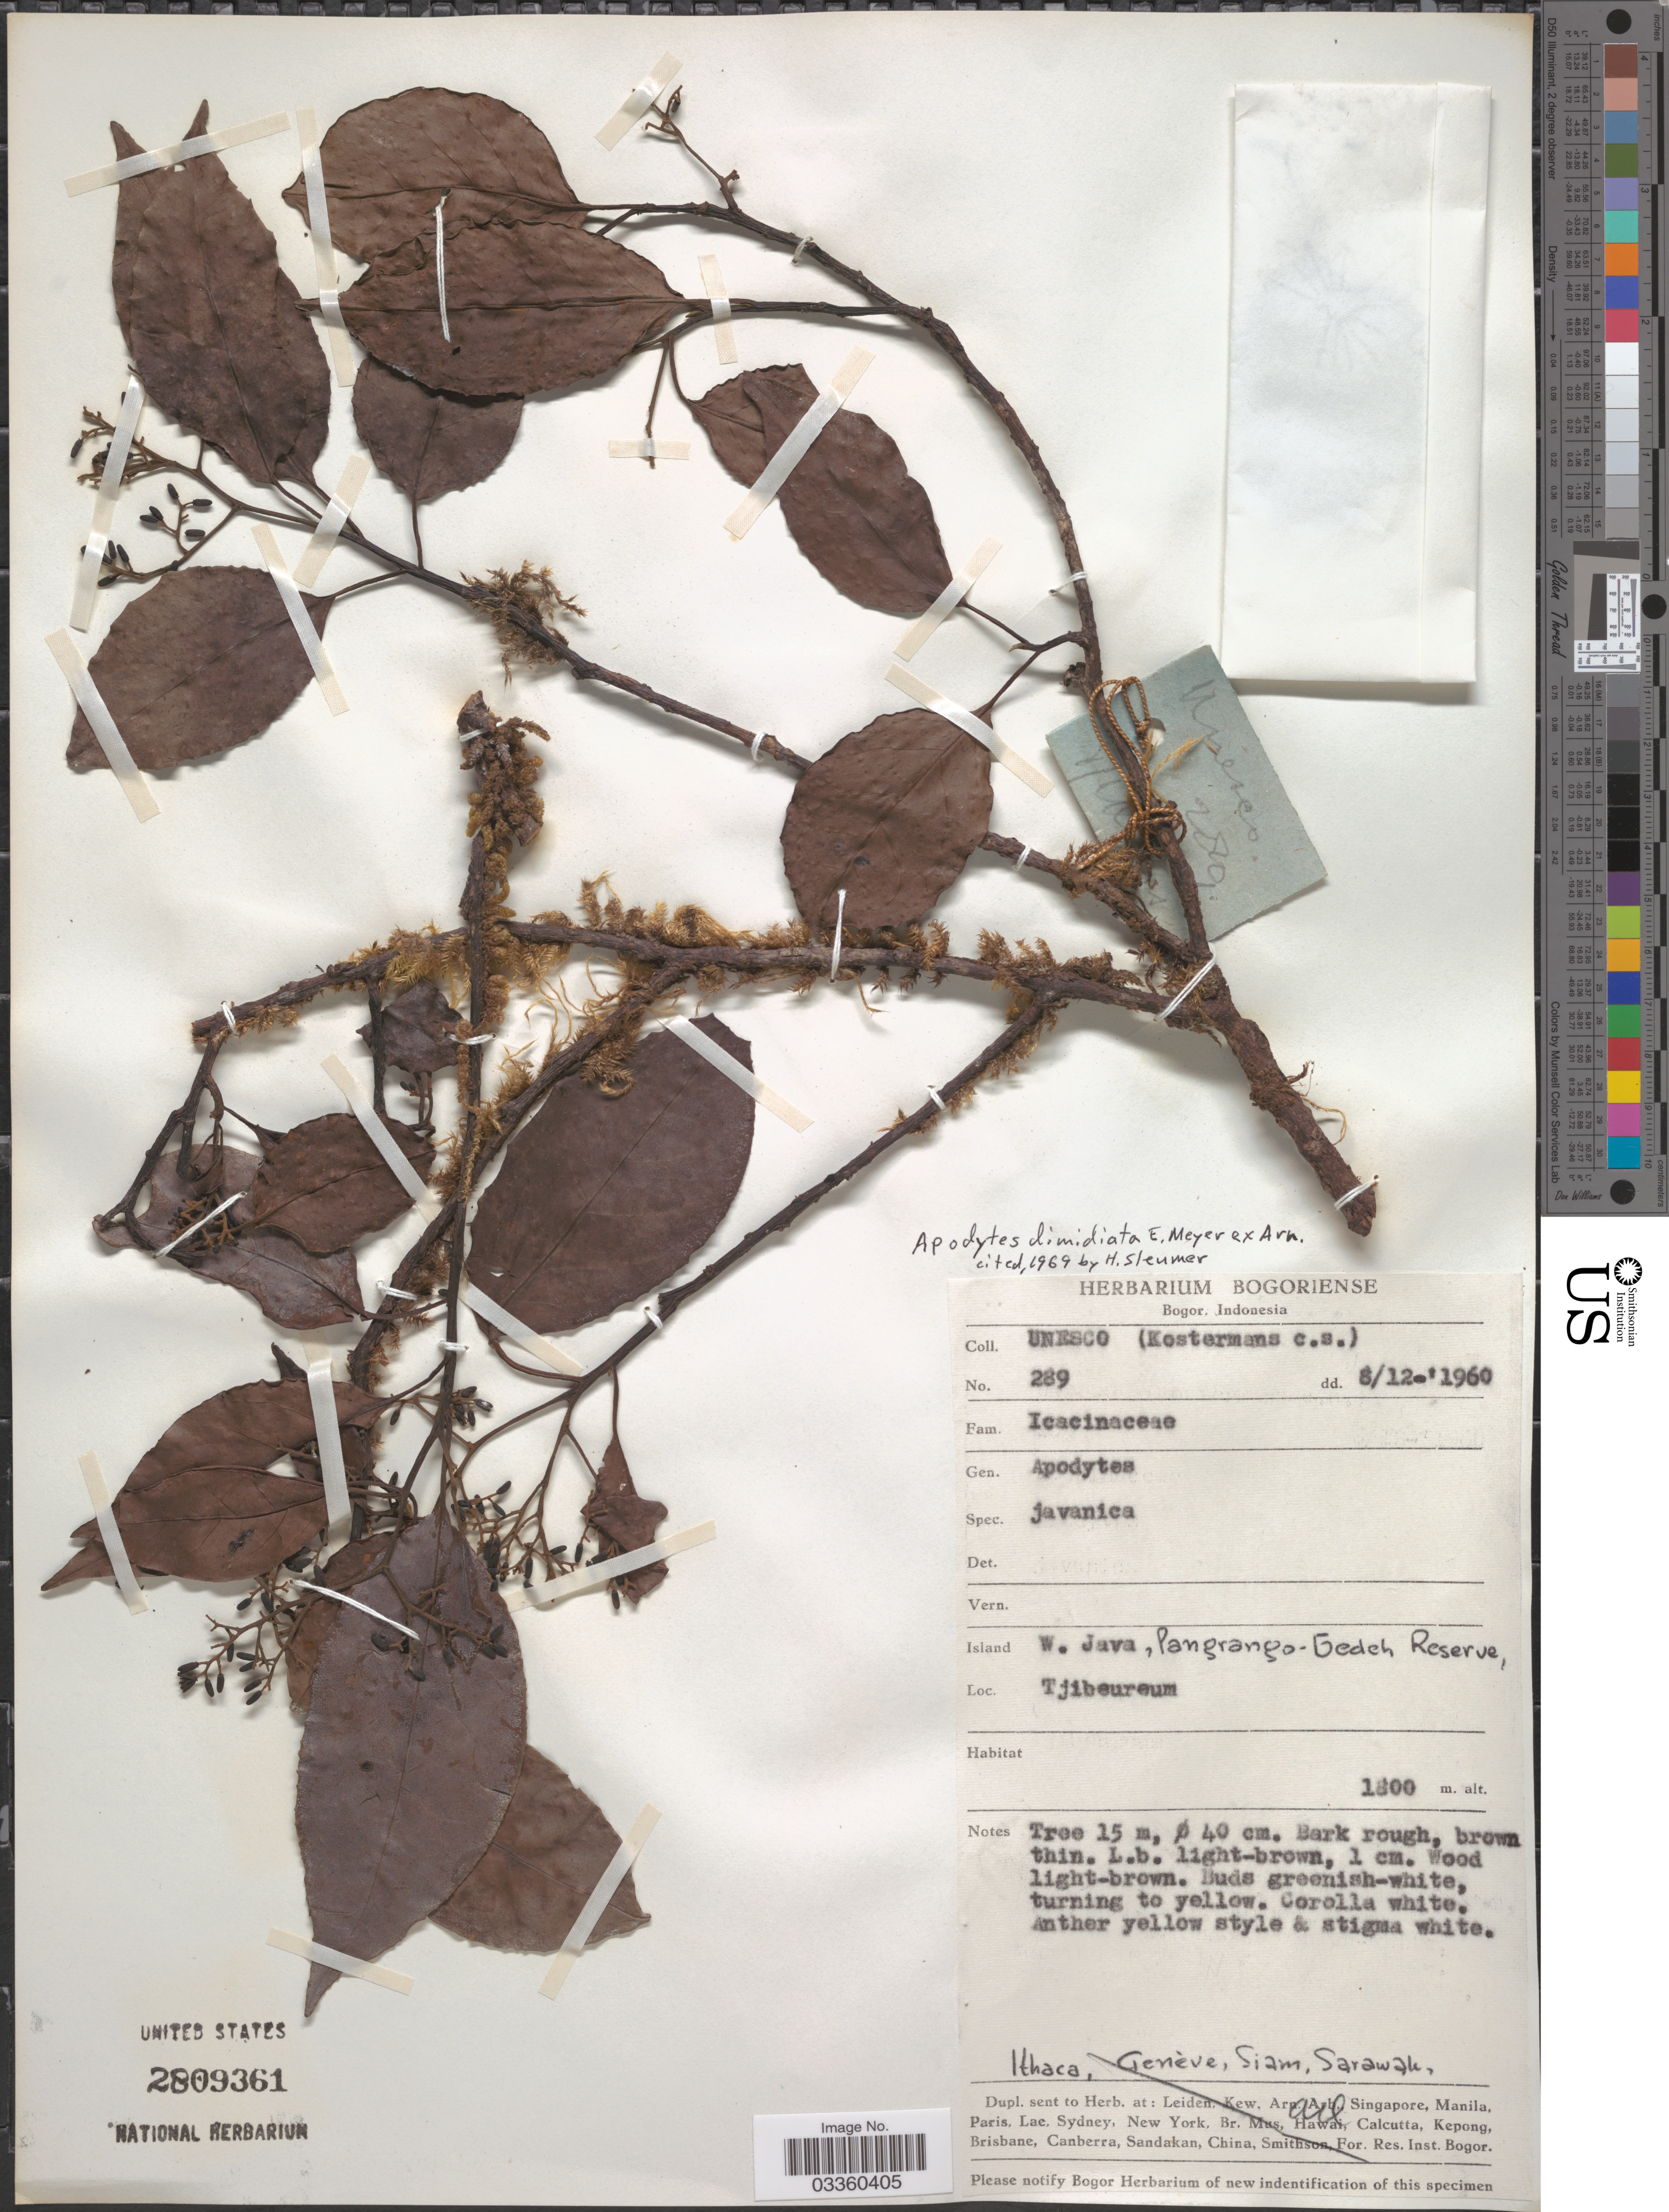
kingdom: Plantae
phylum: Tracheophyta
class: Magnoliopsida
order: Metteniusales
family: Metteniusaceae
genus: Apodytes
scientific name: Apodytes dimidiata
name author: E. Mey. ex Arn.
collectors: UNESCO & Kostermans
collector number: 289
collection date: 1960-12-08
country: Indonesia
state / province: Java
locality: Island W. Java, Pangrango - Gedeh Reserve, Tjibeureum.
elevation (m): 1800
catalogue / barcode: US 2809361